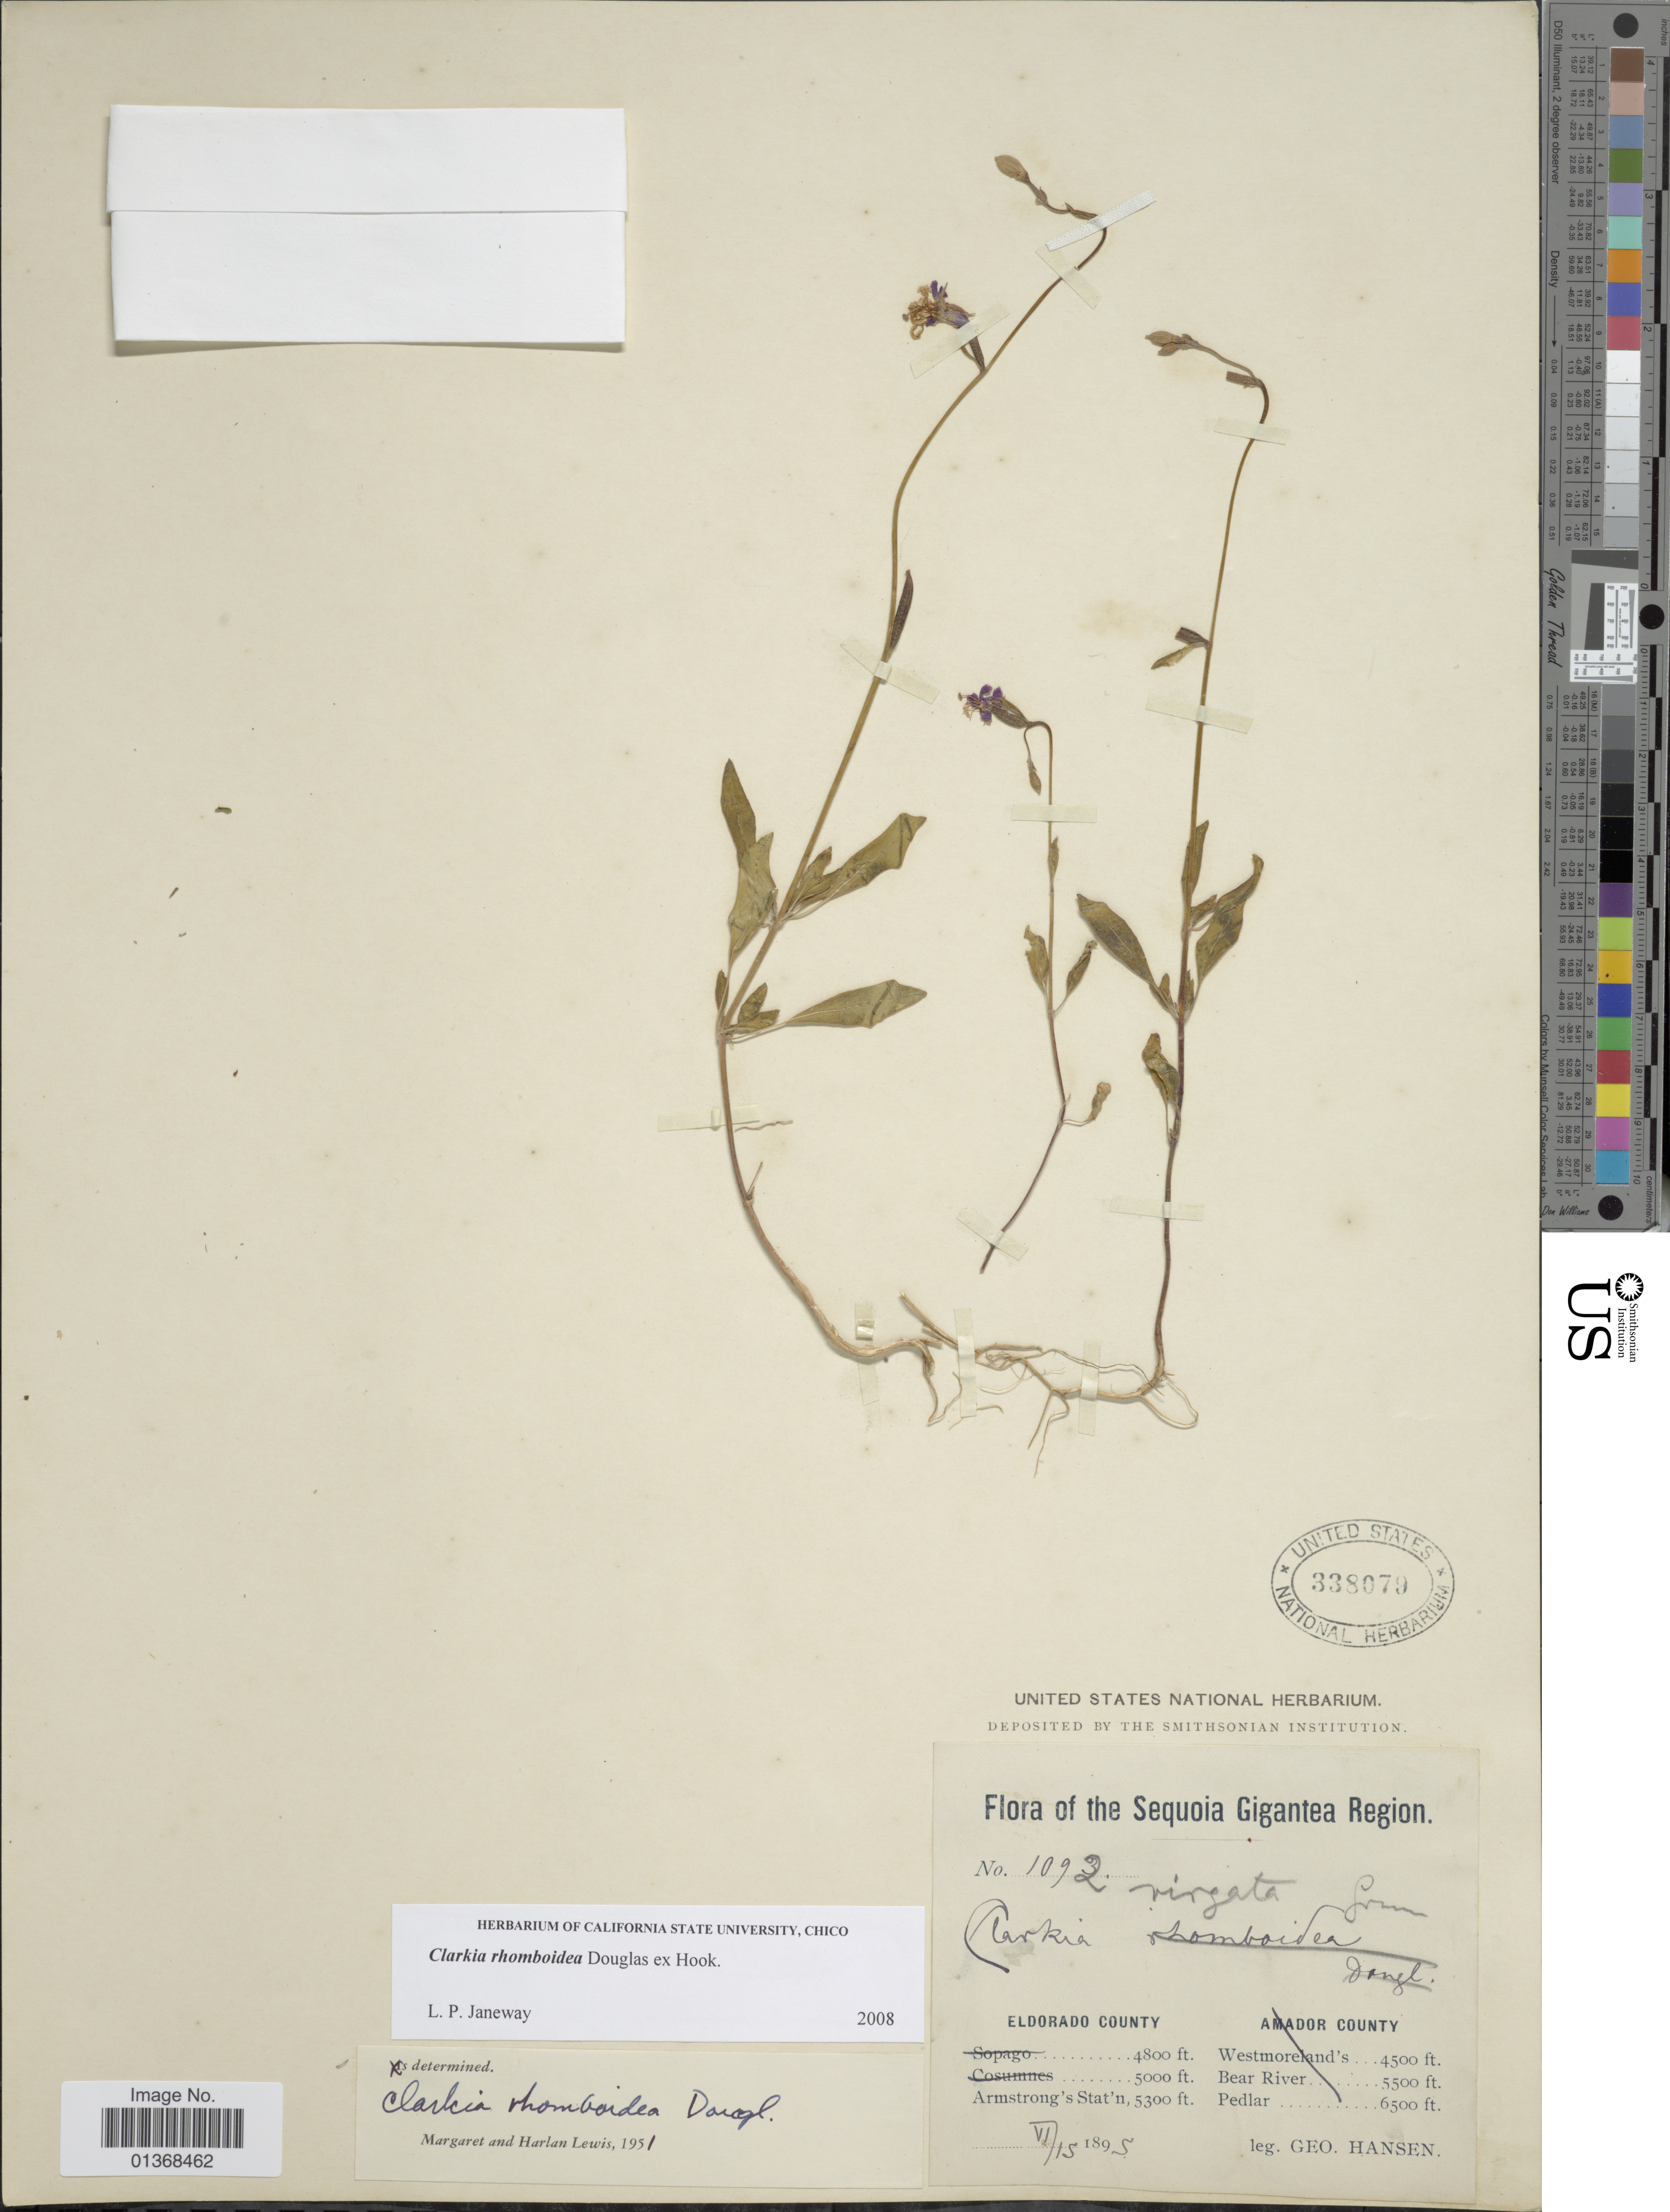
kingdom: Plantae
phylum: Tracheophyta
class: Magnoliopsida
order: Myrtales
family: Onagraceae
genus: Clarkia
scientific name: Clarkia rhomboidea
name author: Douglas ex Hook.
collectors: G. Hansen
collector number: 1092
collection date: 1895-06-15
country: United States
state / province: California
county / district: El Dorado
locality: Sequoia Gigantea Region, Eldorado County, Armstrong's Stat'n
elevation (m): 1615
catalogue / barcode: US 338079